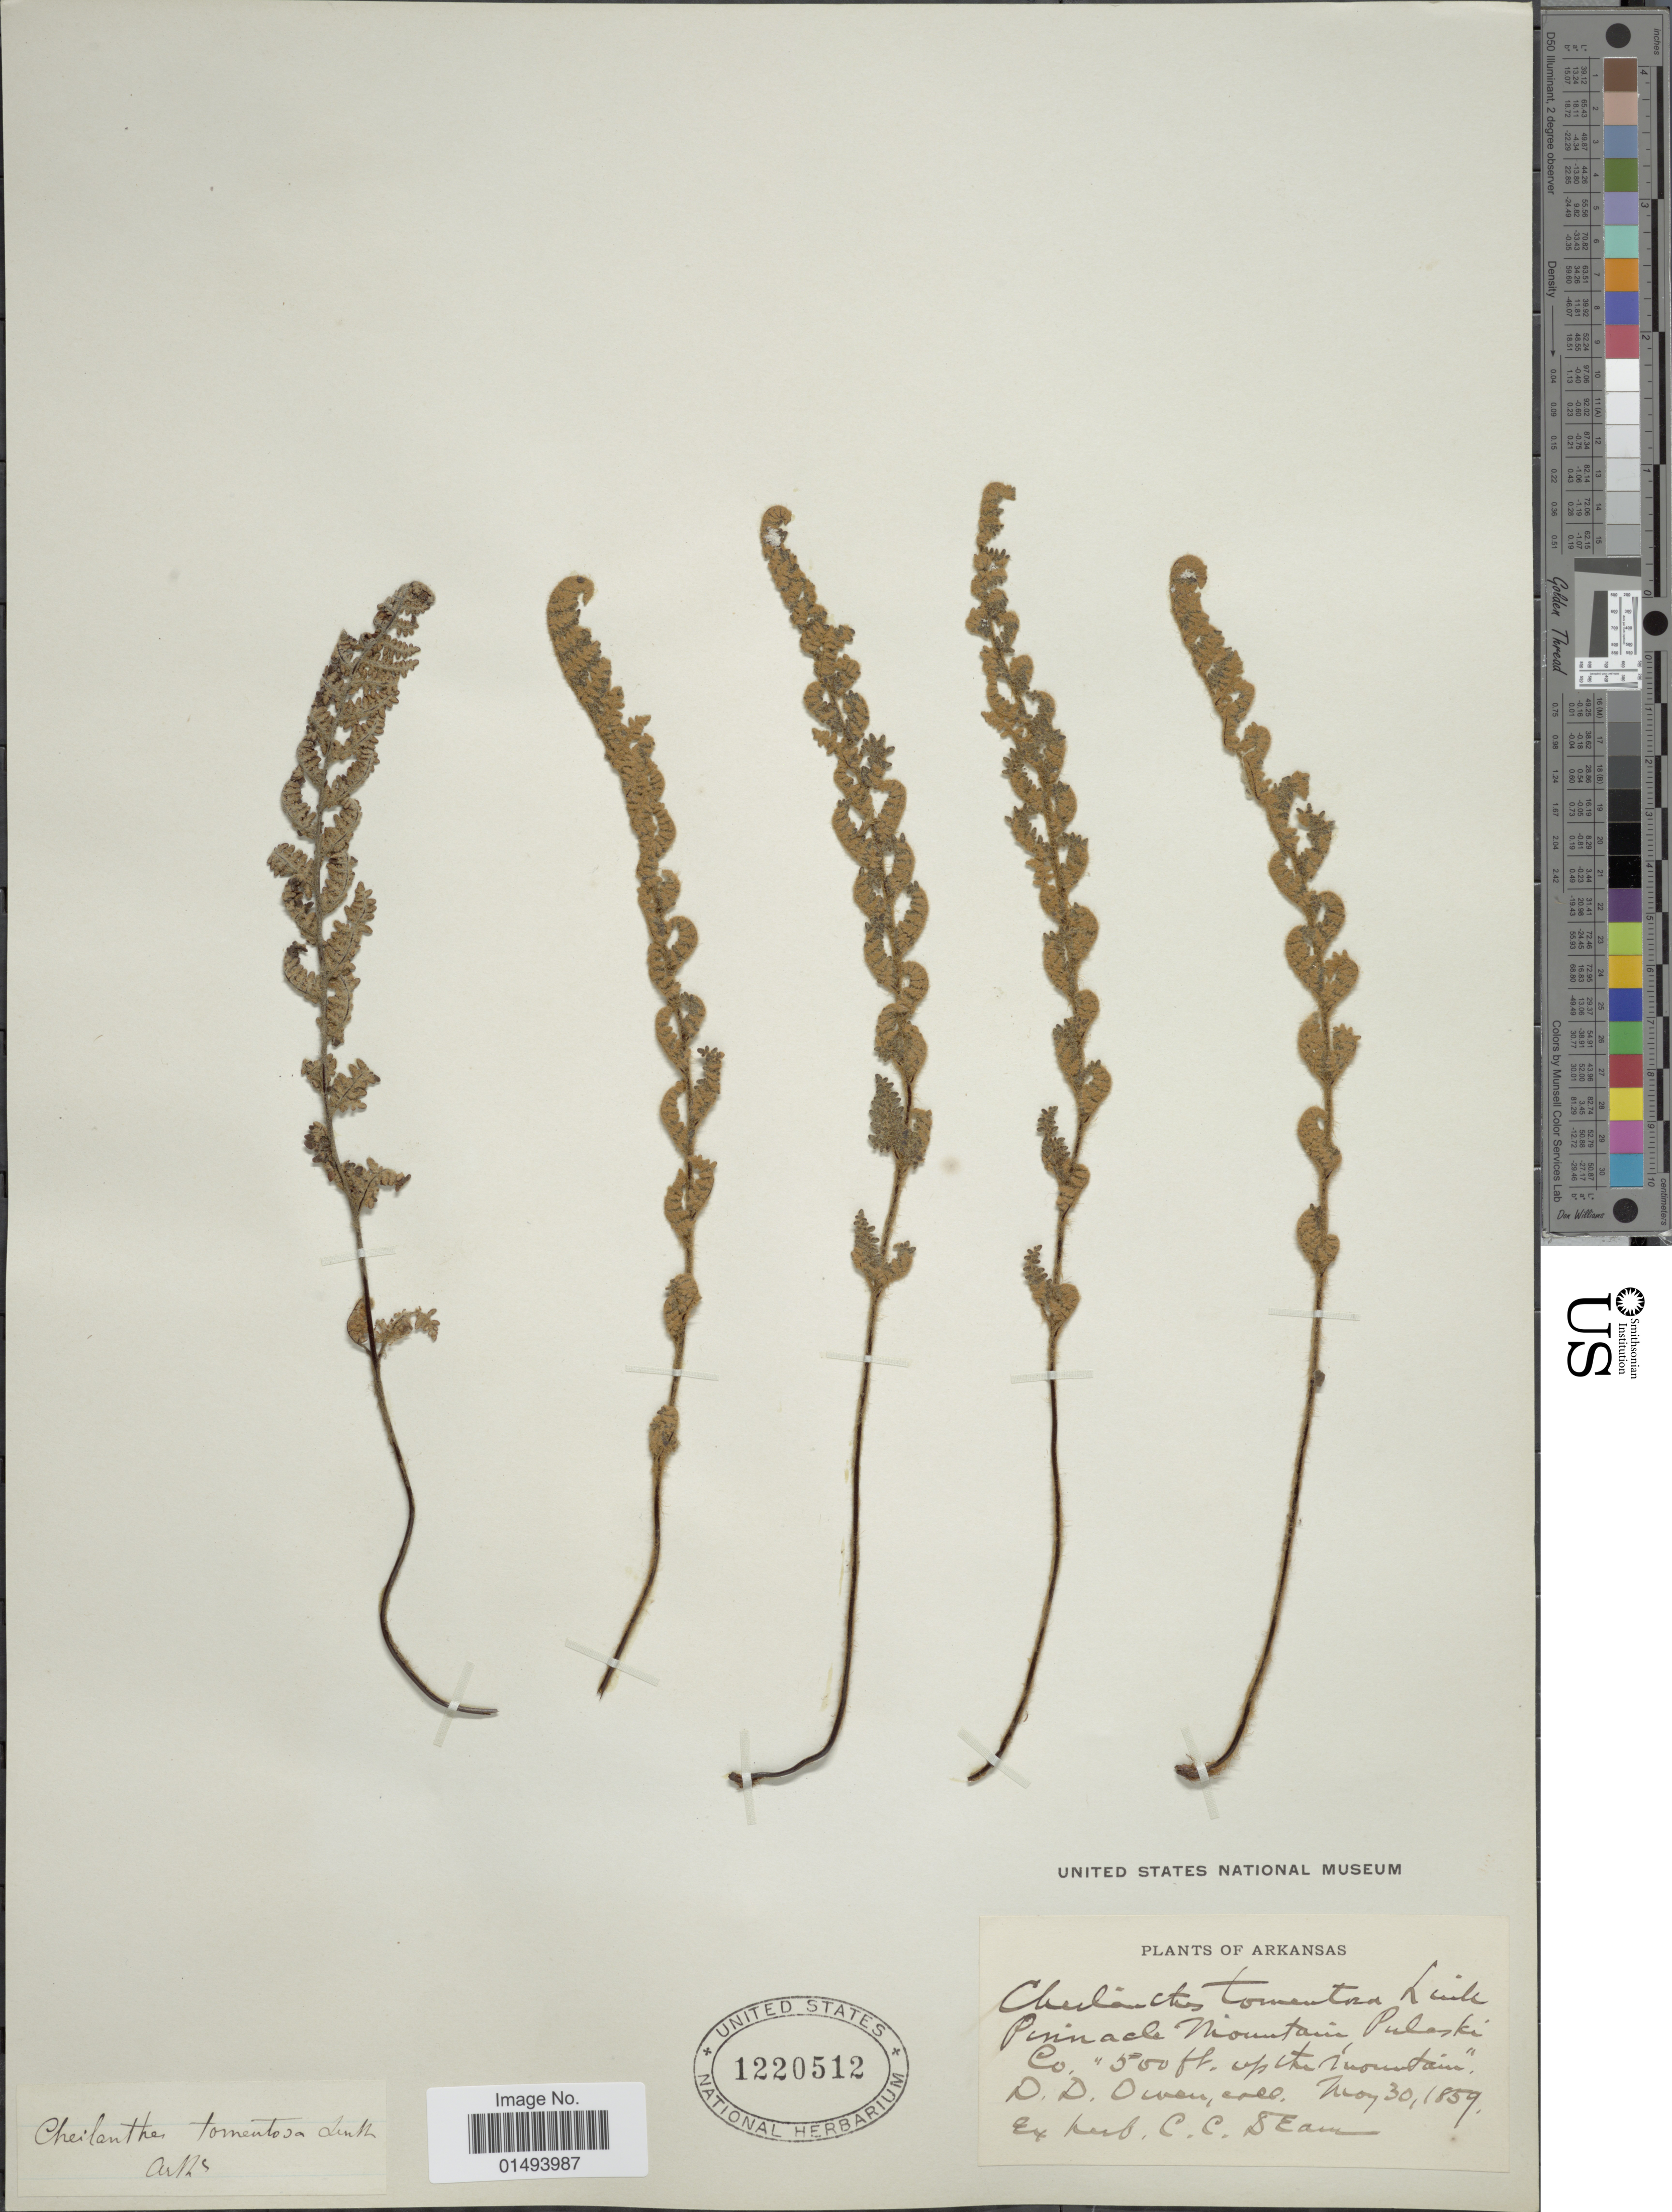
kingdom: Plantae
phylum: Tracheophyta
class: Polypodiopsida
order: Polypodiales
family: Pteridaceae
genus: Myriopteris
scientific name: Myriopteris tomentosa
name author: (Link) Fée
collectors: ex herb. Dean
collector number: s.n,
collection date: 1859-05-30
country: United States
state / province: Arkansas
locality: Plants of Arkansas, Pinacle Mountain, Pulaski Co up the mountain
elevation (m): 152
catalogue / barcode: US 1220512